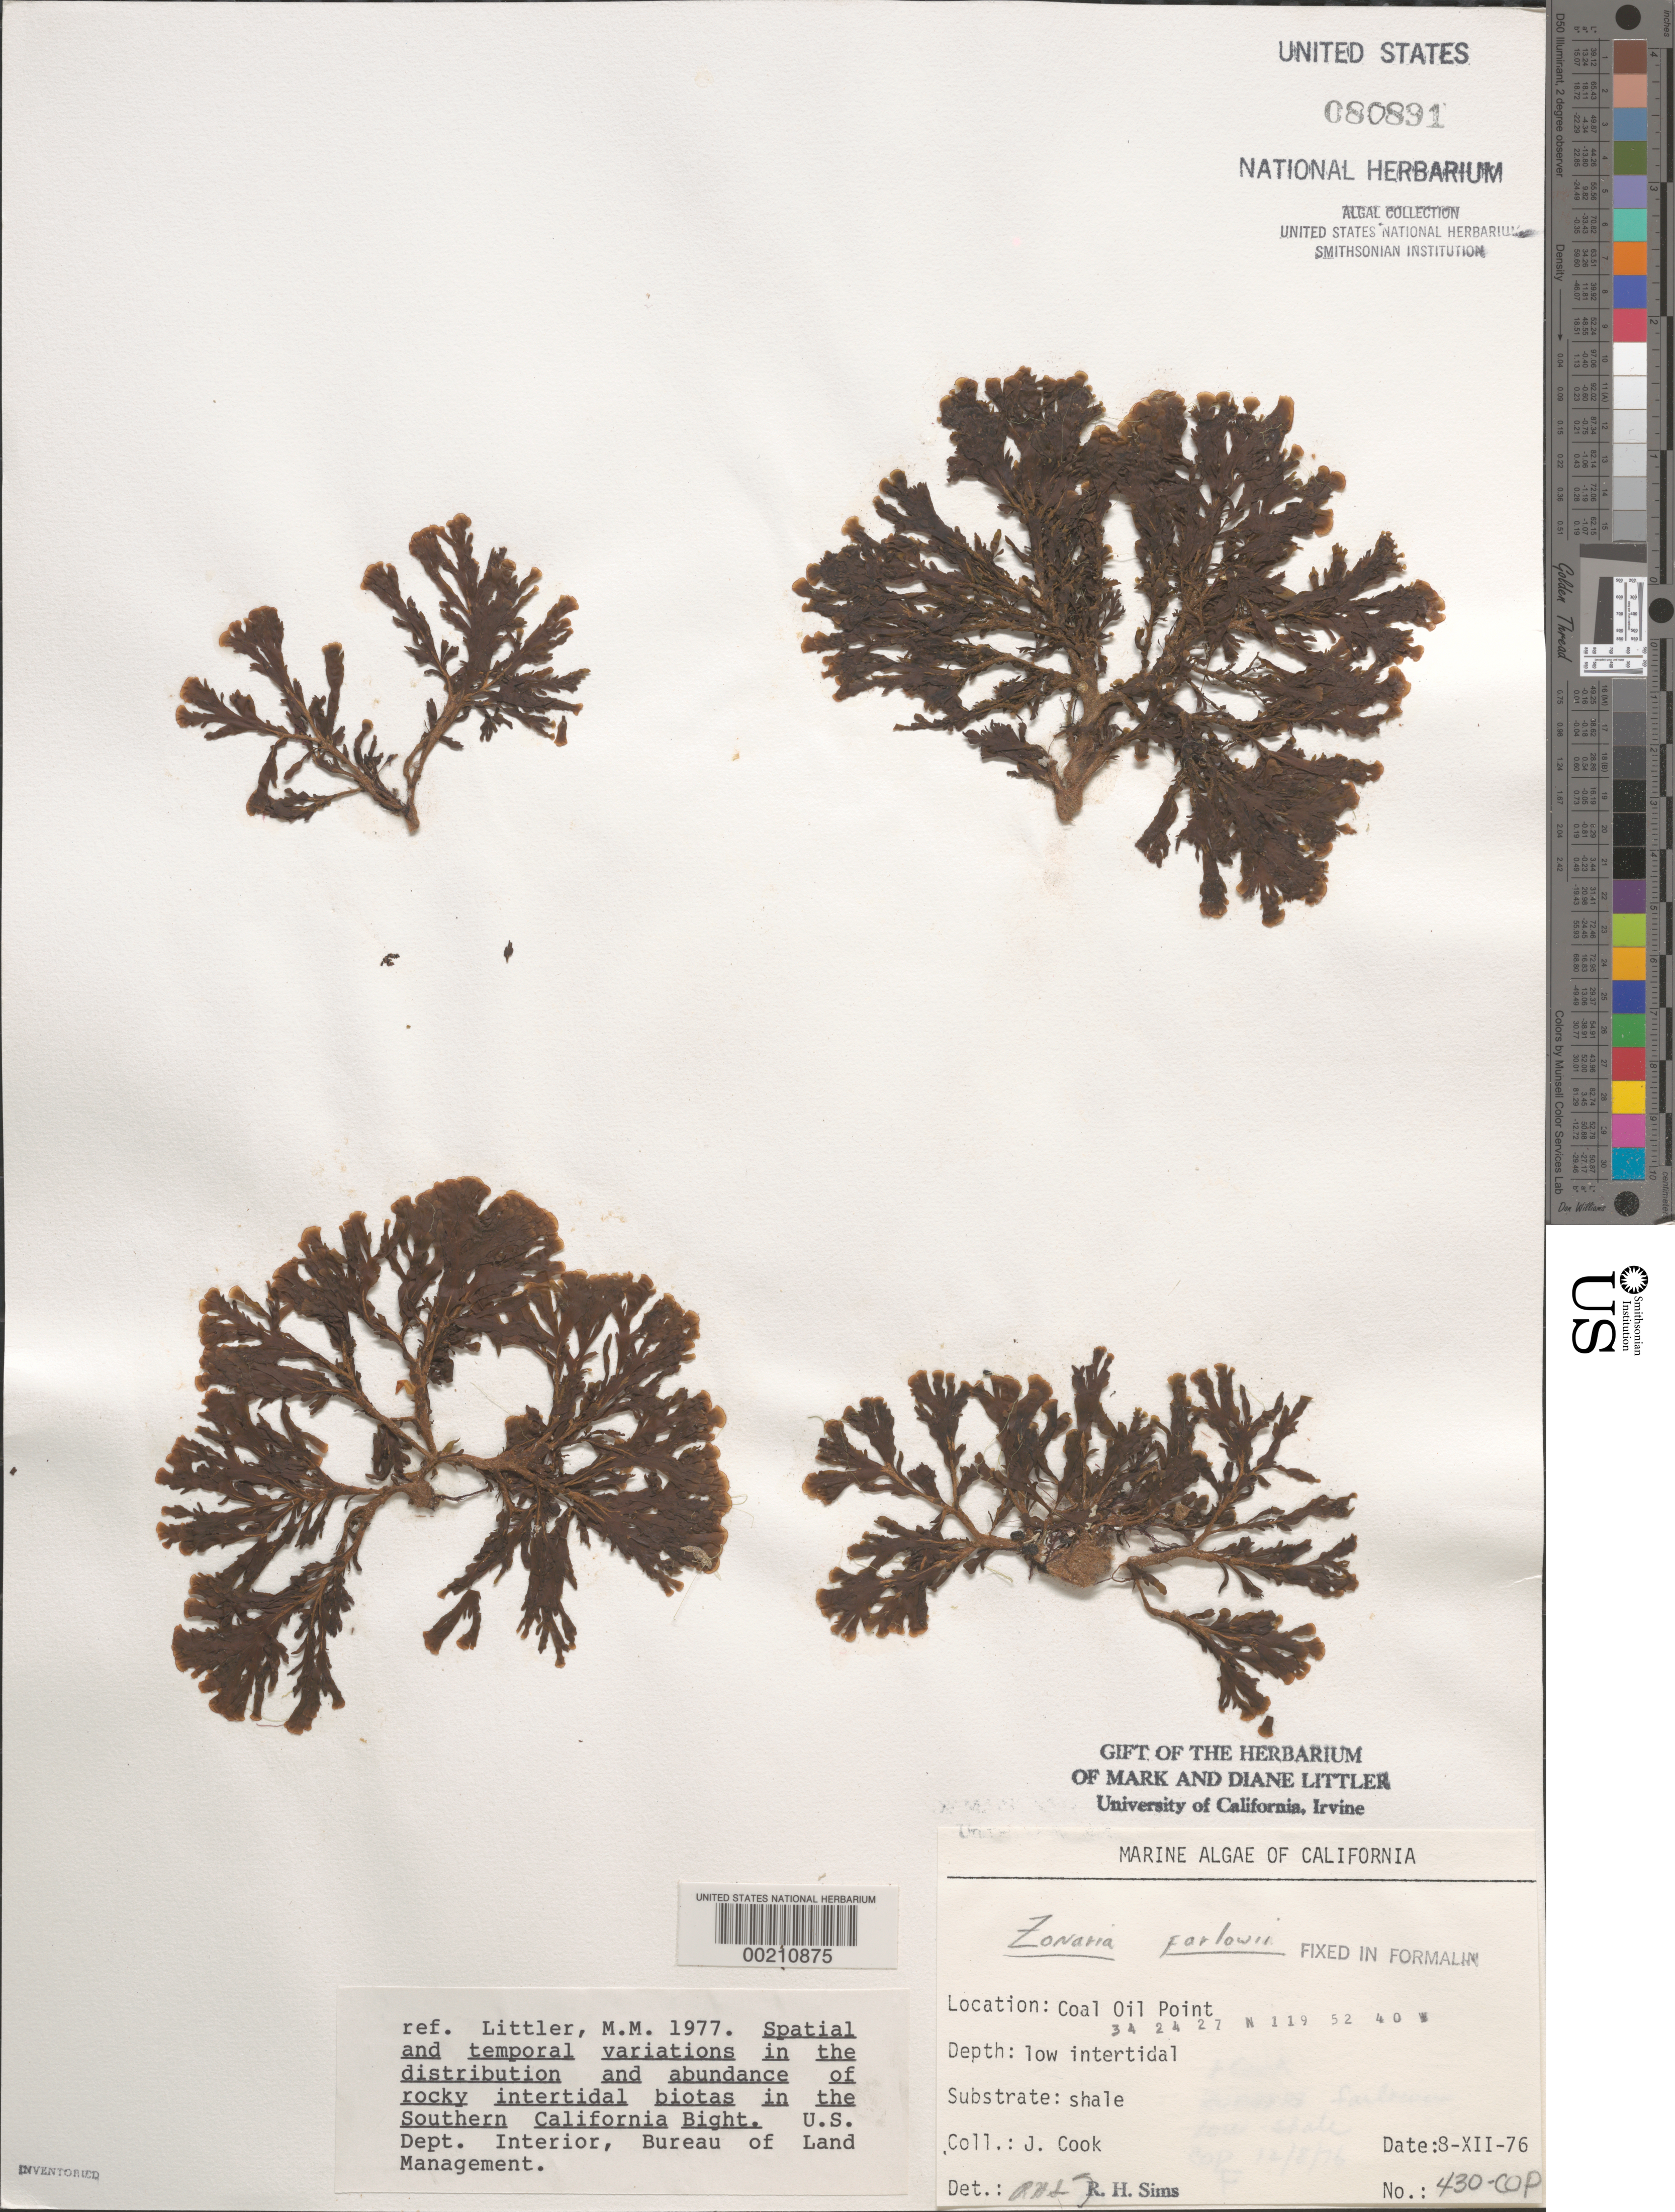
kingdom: Chromista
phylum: Ochrophyta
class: Phaeophyceae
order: Dictyotales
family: Dictyotaceae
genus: Zonaria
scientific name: Zonaria farlowii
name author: Setch. & N.L. Gardner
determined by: Sims, Robert H.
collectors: J. Cook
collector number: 430-cop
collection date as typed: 08 Dec 1976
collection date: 1976-12-08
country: United States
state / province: California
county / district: Santa Barbara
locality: Coal Oil Point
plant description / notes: BLM-SOCALBIGHT Rocky Intertidal Survey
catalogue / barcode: US 80891